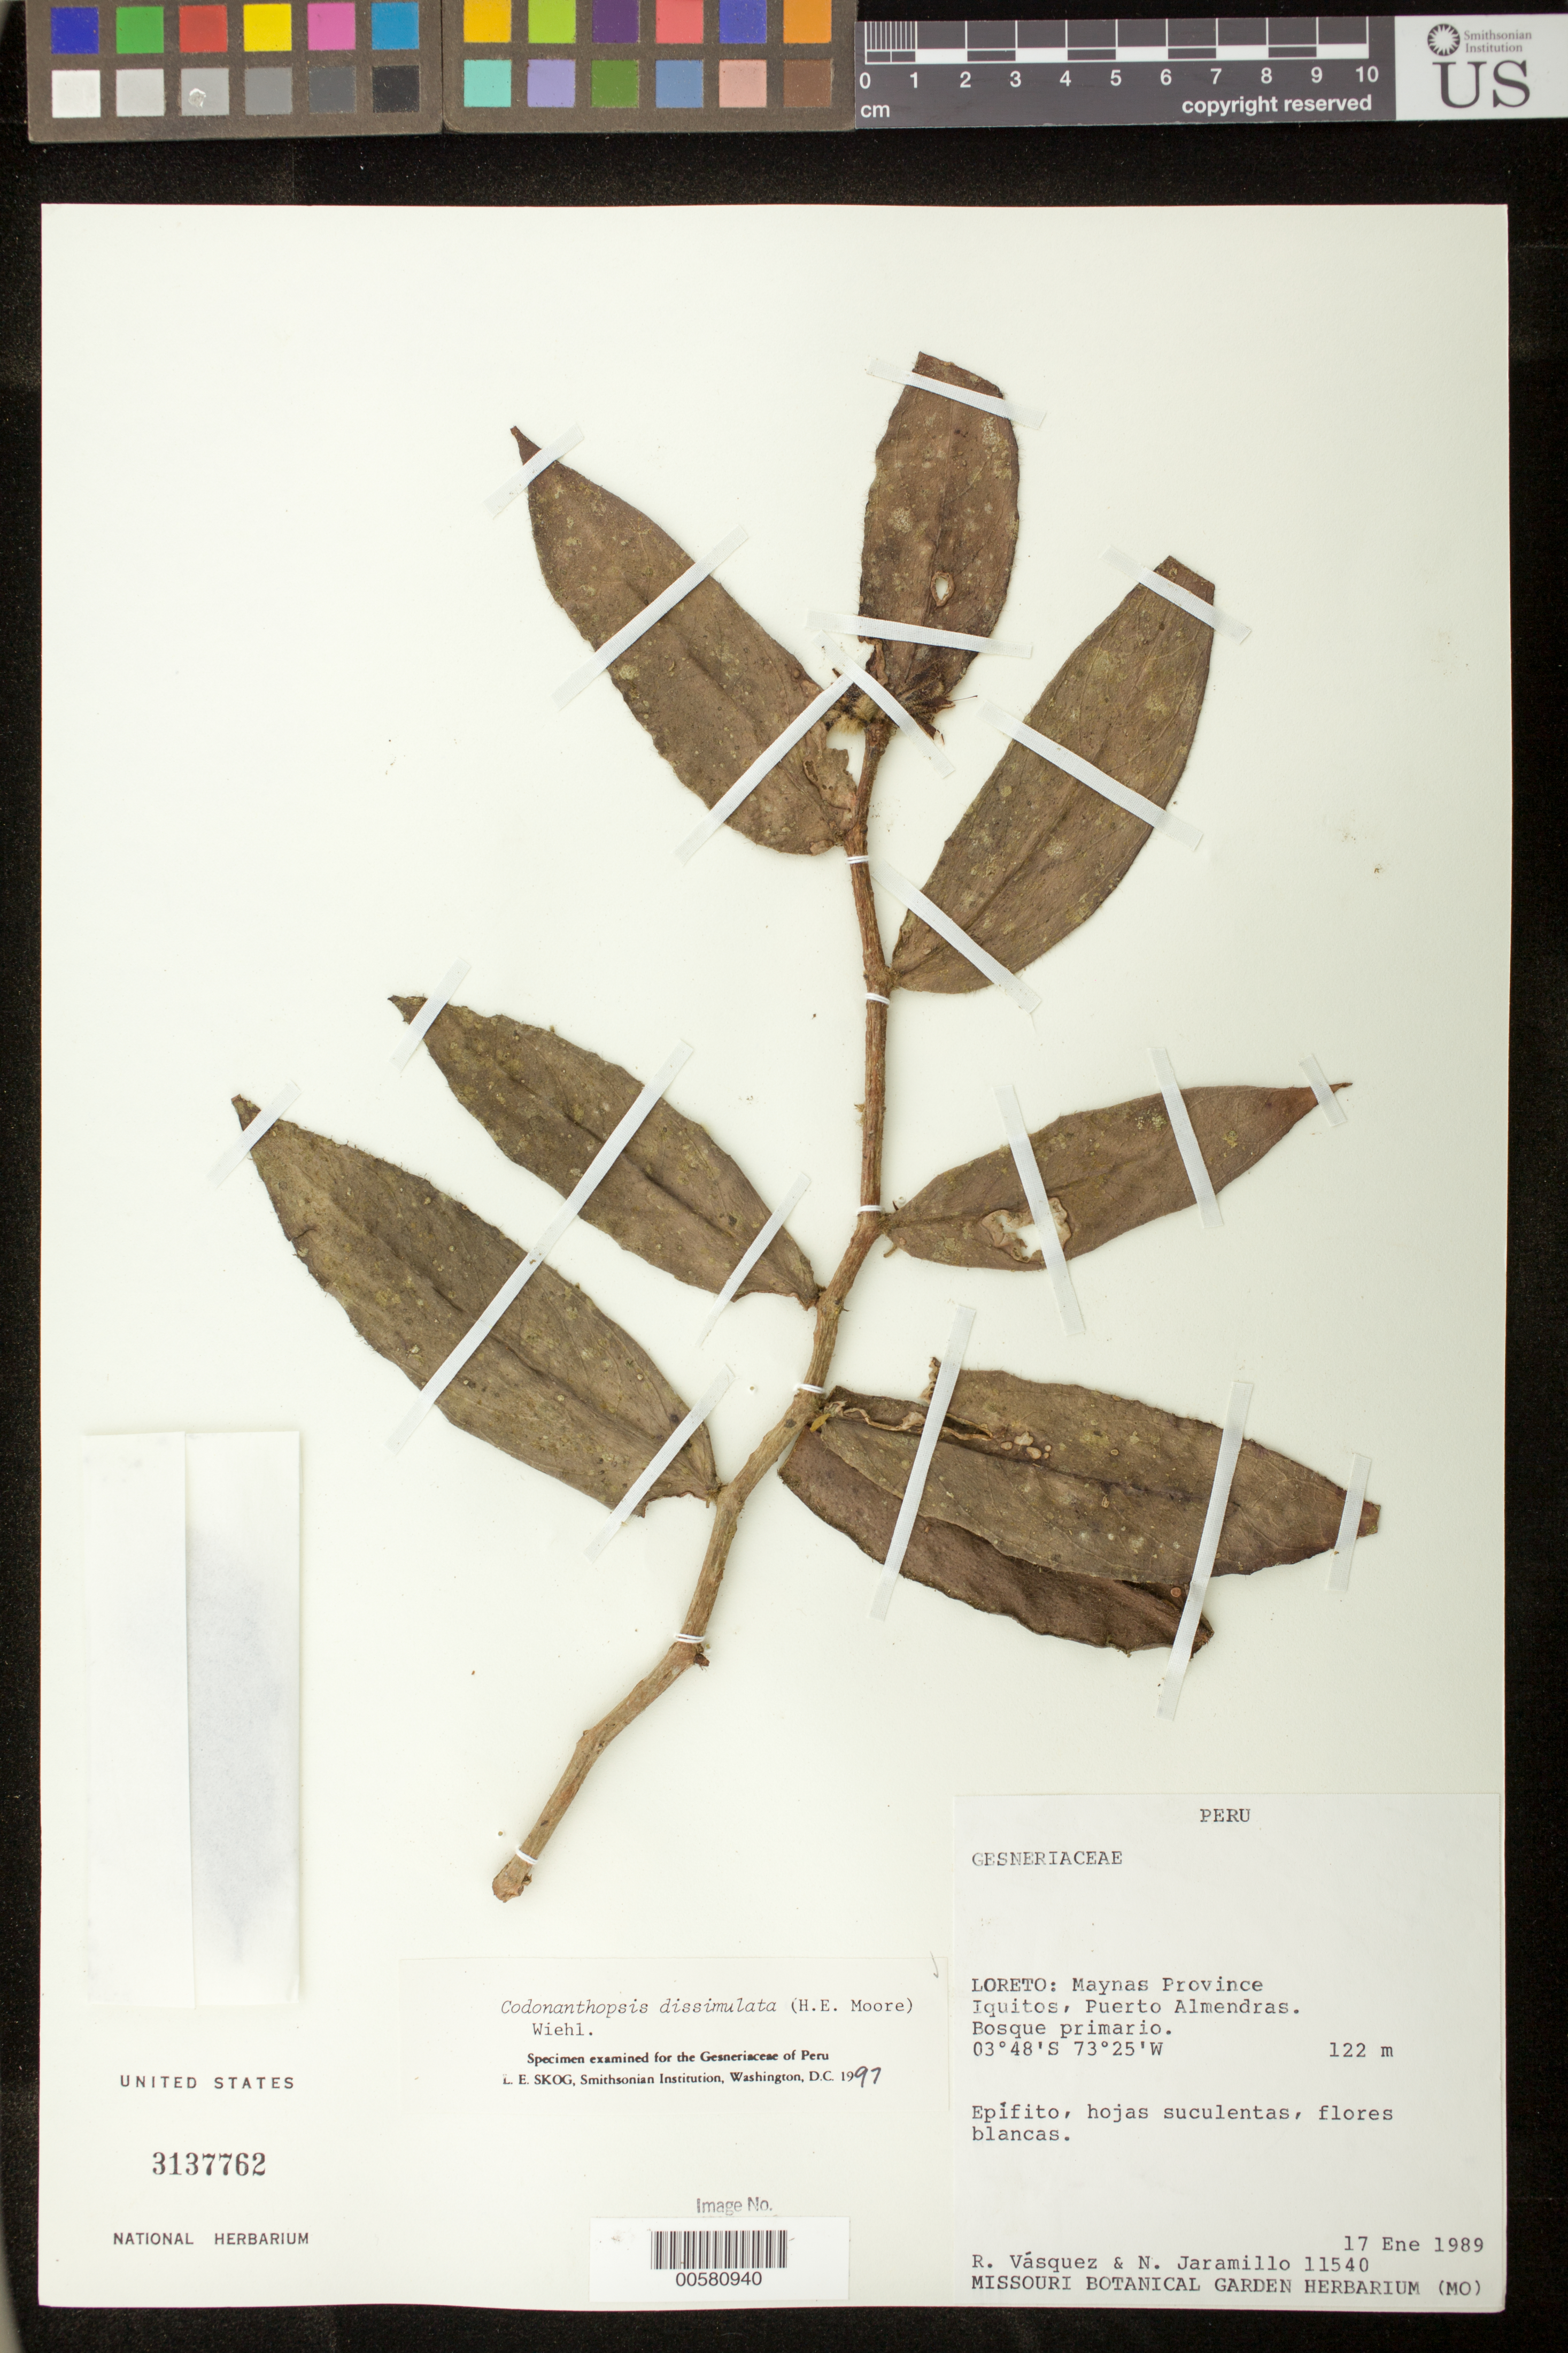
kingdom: Plantae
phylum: Tracheophyta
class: Magnoliopsida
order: Lamiales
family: Gesneriaceae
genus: Codonanthopsis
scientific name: Codonanthopsis dissimulata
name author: (H.E. Moore) Wiehler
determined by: Skog, Laurence E.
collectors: R. Vásquez & N. Jaramillo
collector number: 11540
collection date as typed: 17 Jan 1989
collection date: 1989-01-17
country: Peru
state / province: Loreto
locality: Prov. Maynas; Iquitos, Puerto Almendras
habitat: Bosque primario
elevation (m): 122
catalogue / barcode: US 3137762